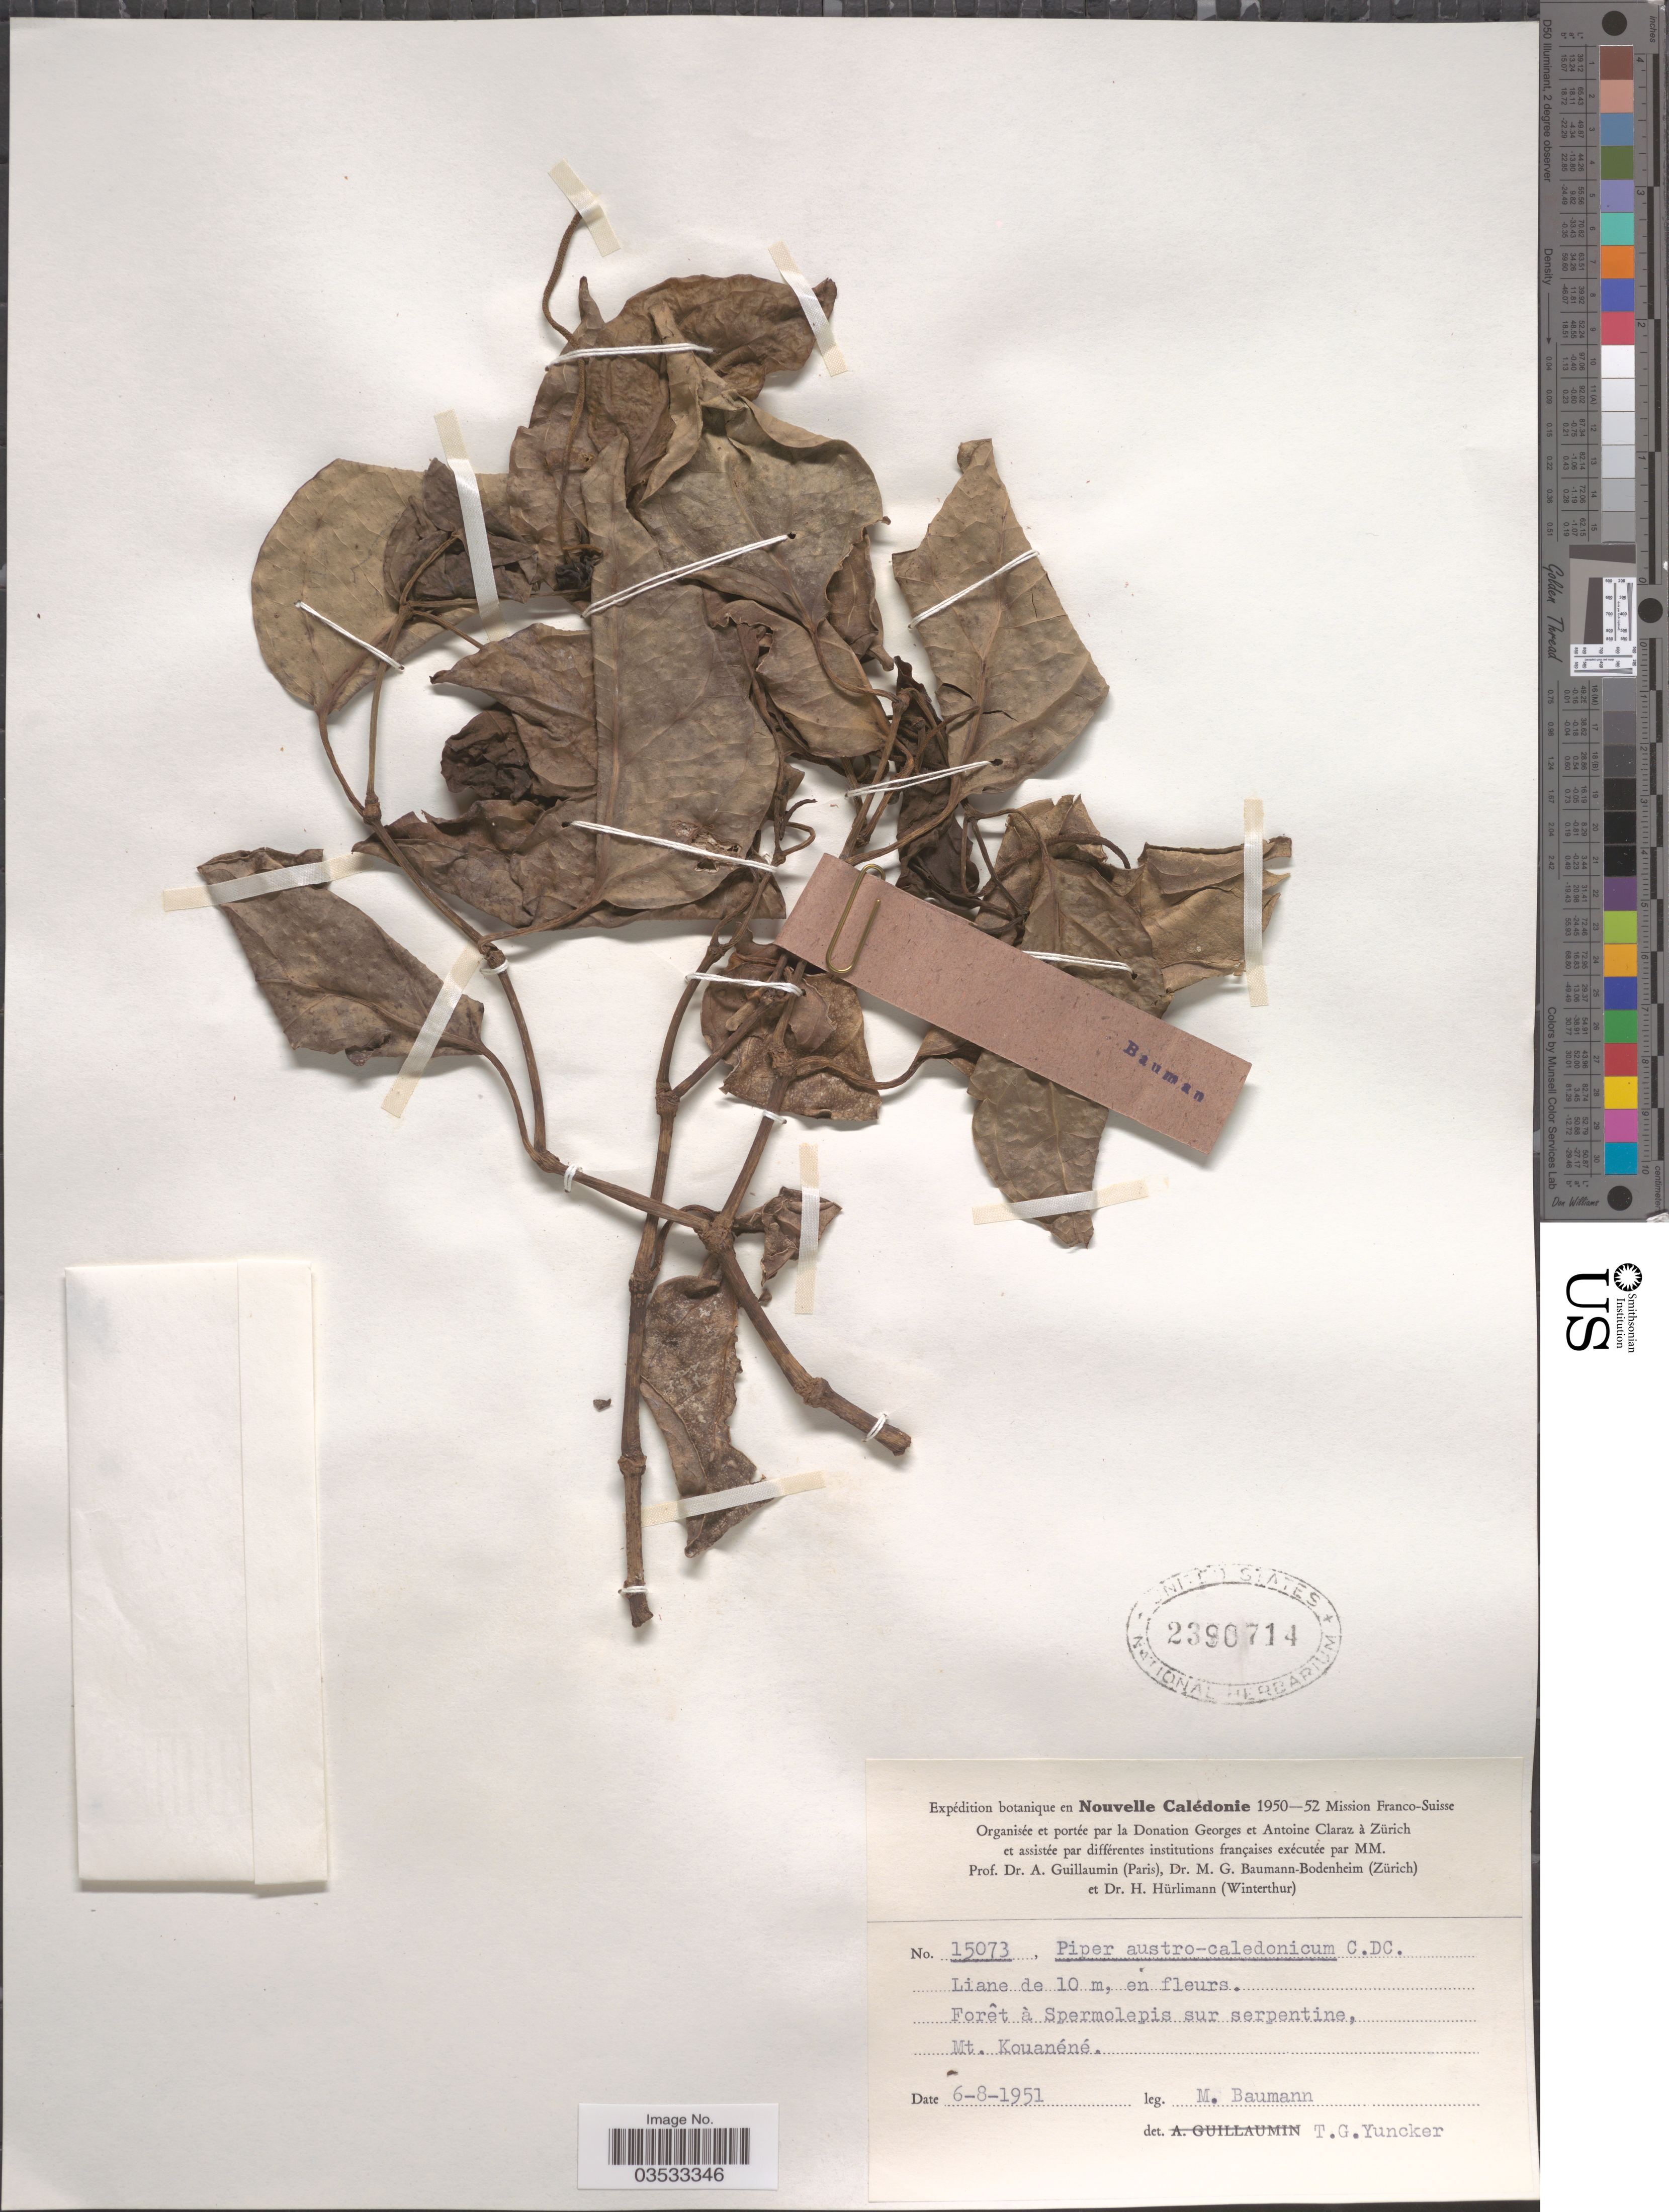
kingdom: Plantae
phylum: Tracheophyta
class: Magnoliopsida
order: Piperales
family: Piperaceae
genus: Piper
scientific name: Piper austrocaledonicum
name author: C. DC.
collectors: M. Baumann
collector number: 15073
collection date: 1951-08-06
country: New Caledonia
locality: Nouvelle Calédonie. Forêt à Spermolepis sur serpentine, Mt. Kouanéné.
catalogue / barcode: US 2390714